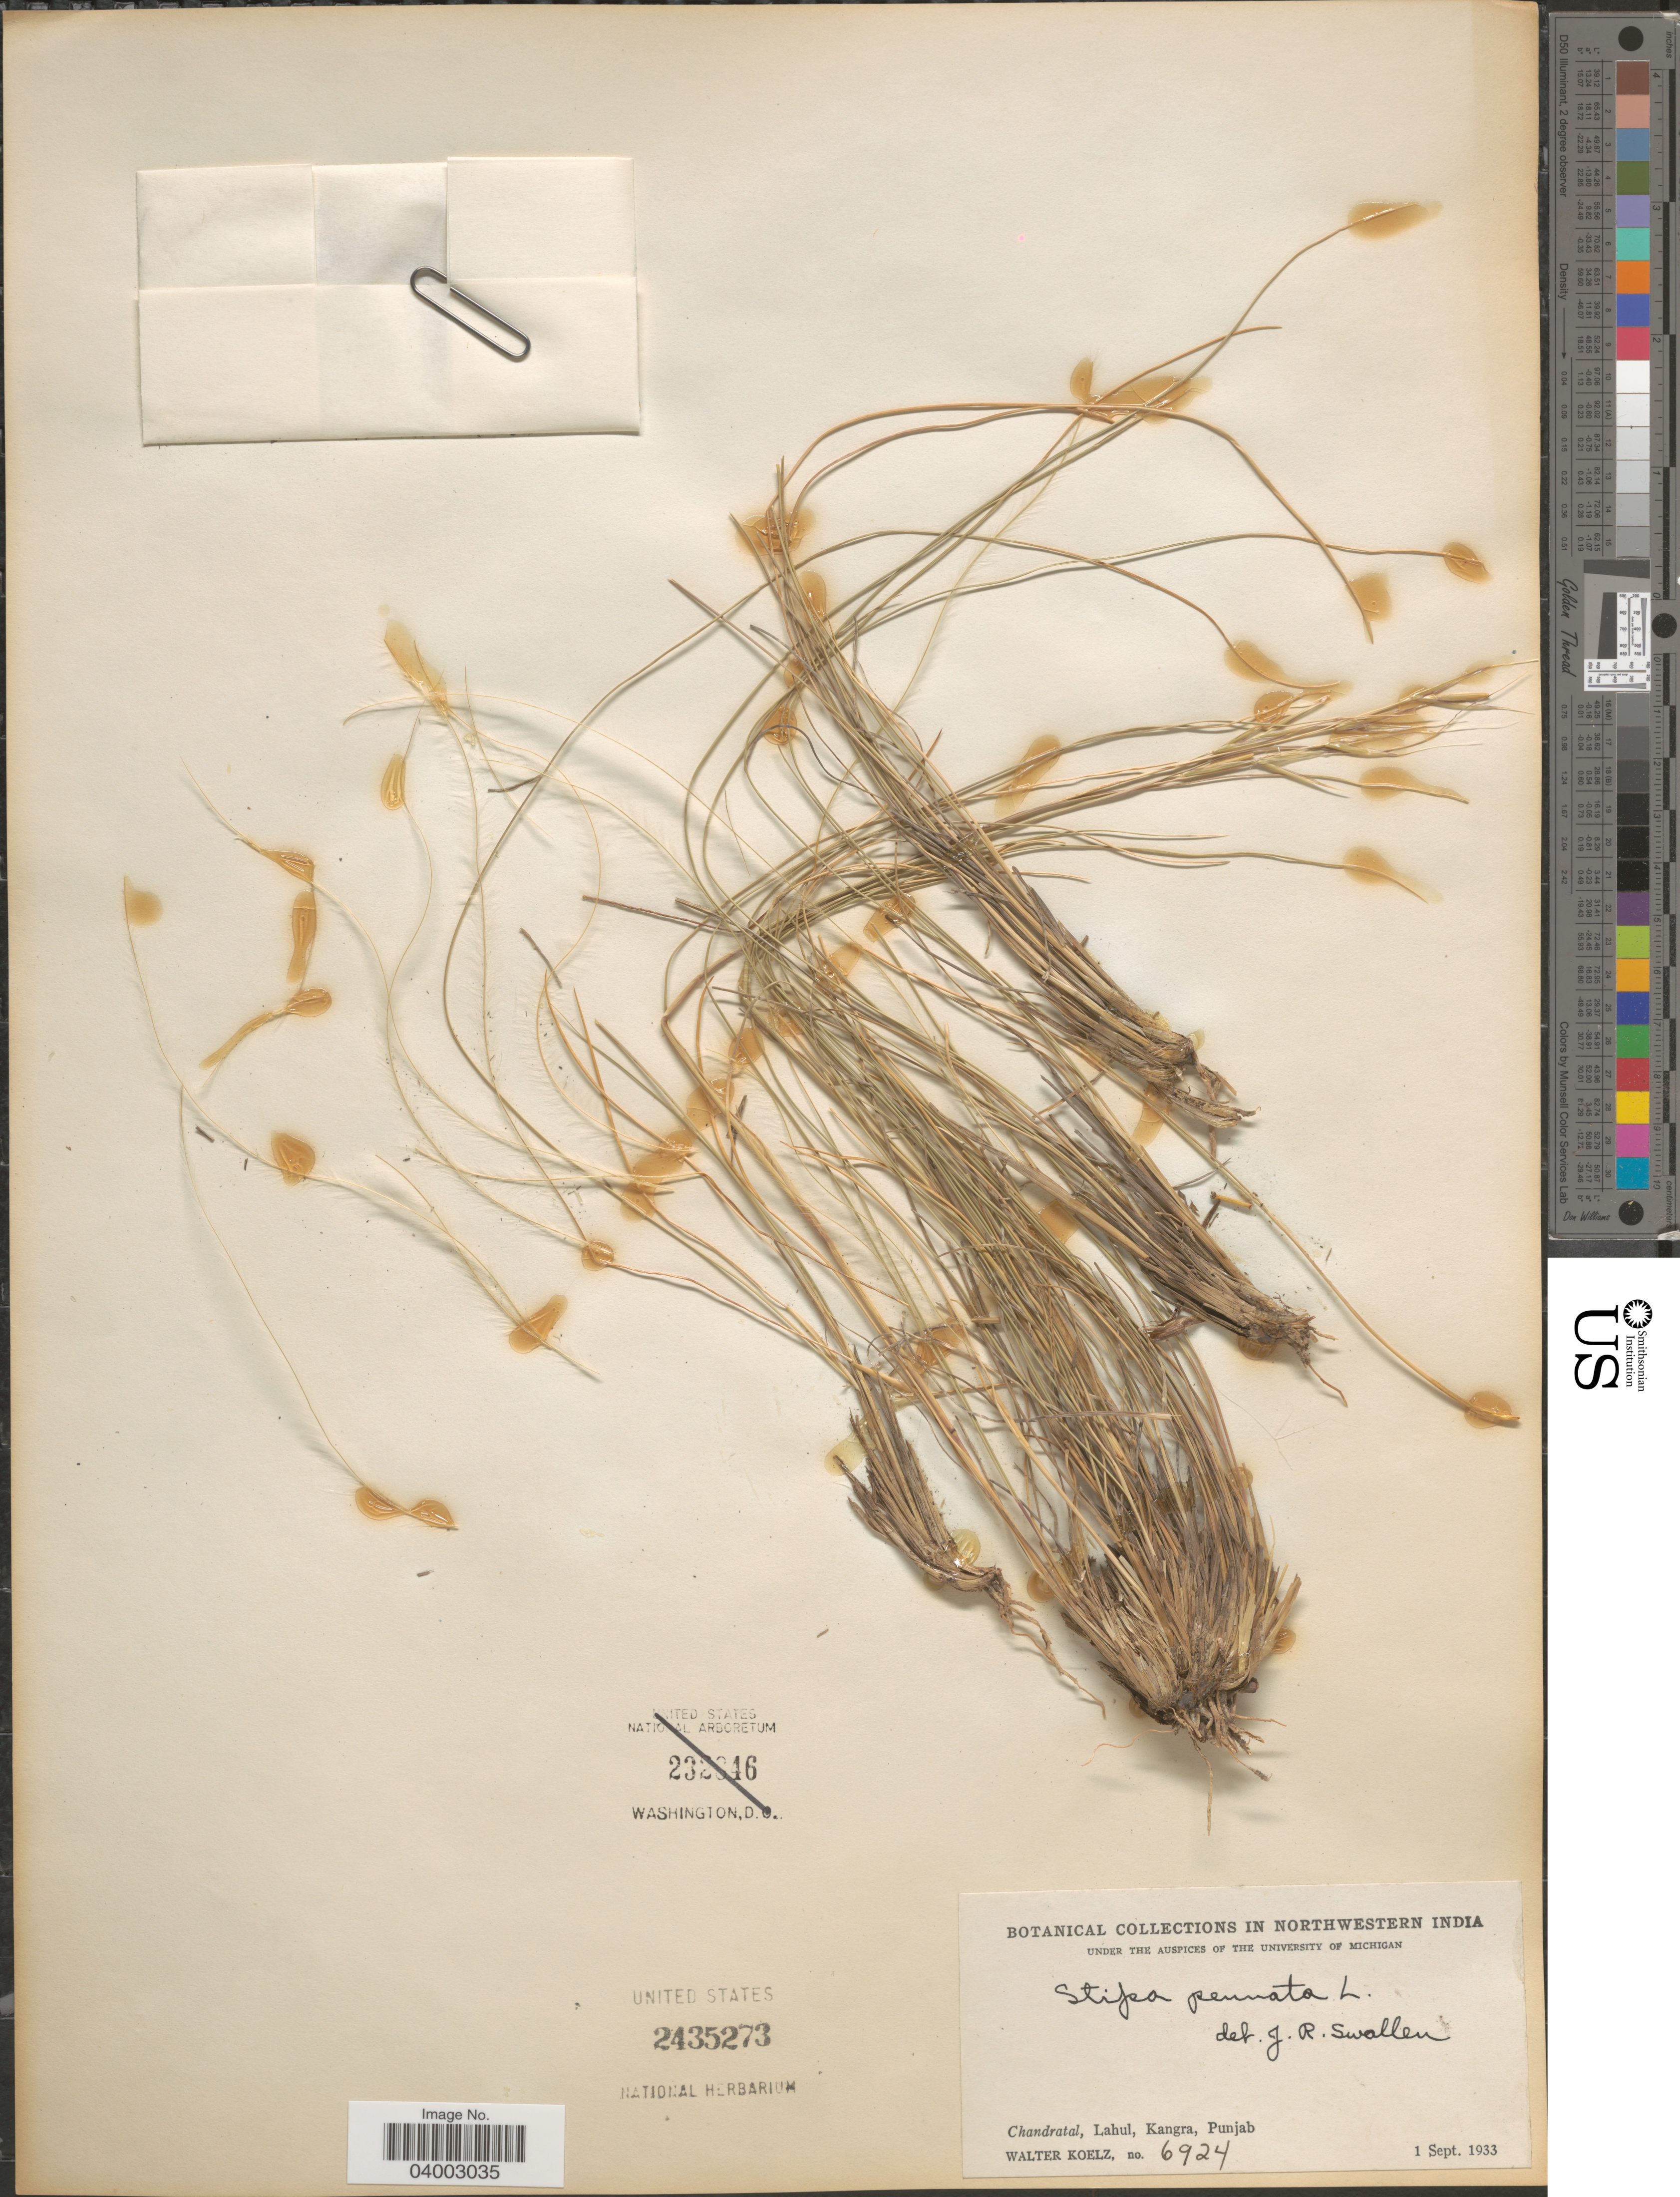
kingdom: Plantae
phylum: Tracheophyta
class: Liliopsida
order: Poales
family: Poaceae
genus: Stipa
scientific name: Stipa sp.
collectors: W. N. Koelz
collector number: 6924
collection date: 1933-09-01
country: India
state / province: Punjab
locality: Northwestern India. Chandratal, Lahul, Kangra, Punjab.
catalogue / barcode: US 2435273